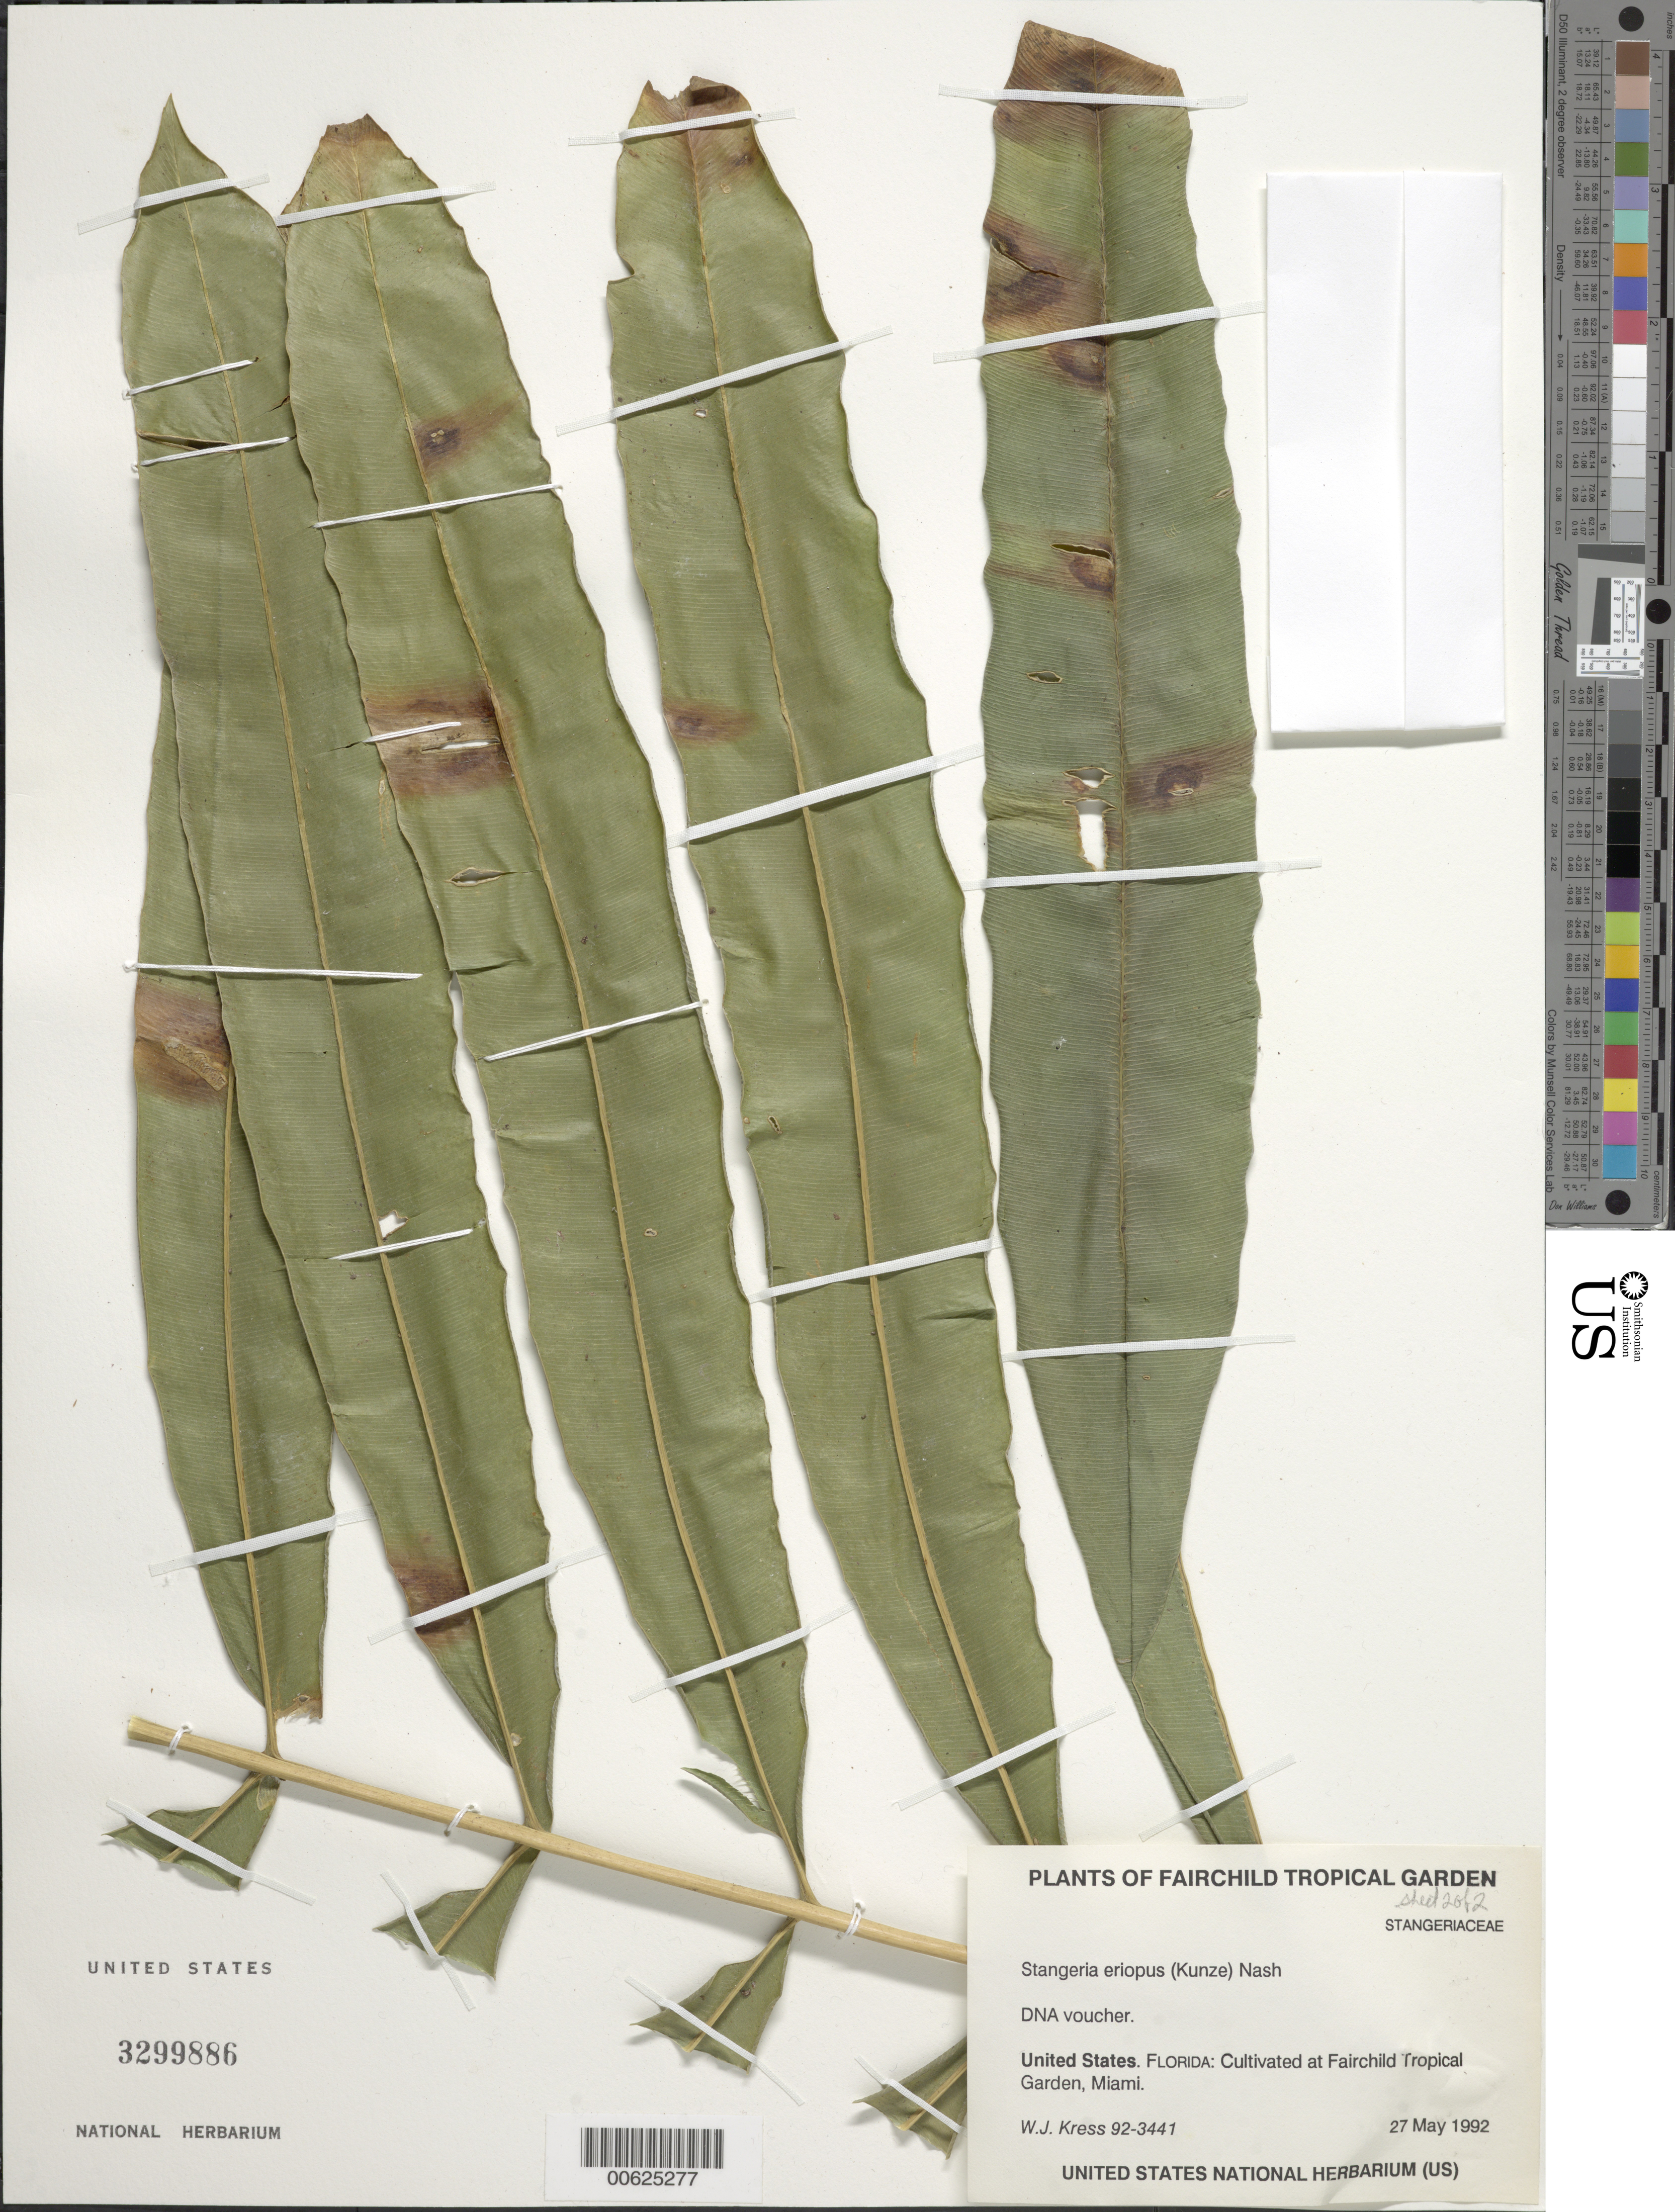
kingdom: Plantae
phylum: Tracheophyta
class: Cycadopsida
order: Cycadales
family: Zamiaceae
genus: Stangeria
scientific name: Stangeria eriopus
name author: (Kunze) Baill.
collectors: W. J. Kress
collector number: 92-3441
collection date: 1992-05-27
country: United States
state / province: Florida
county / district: Miami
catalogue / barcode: US 3299886